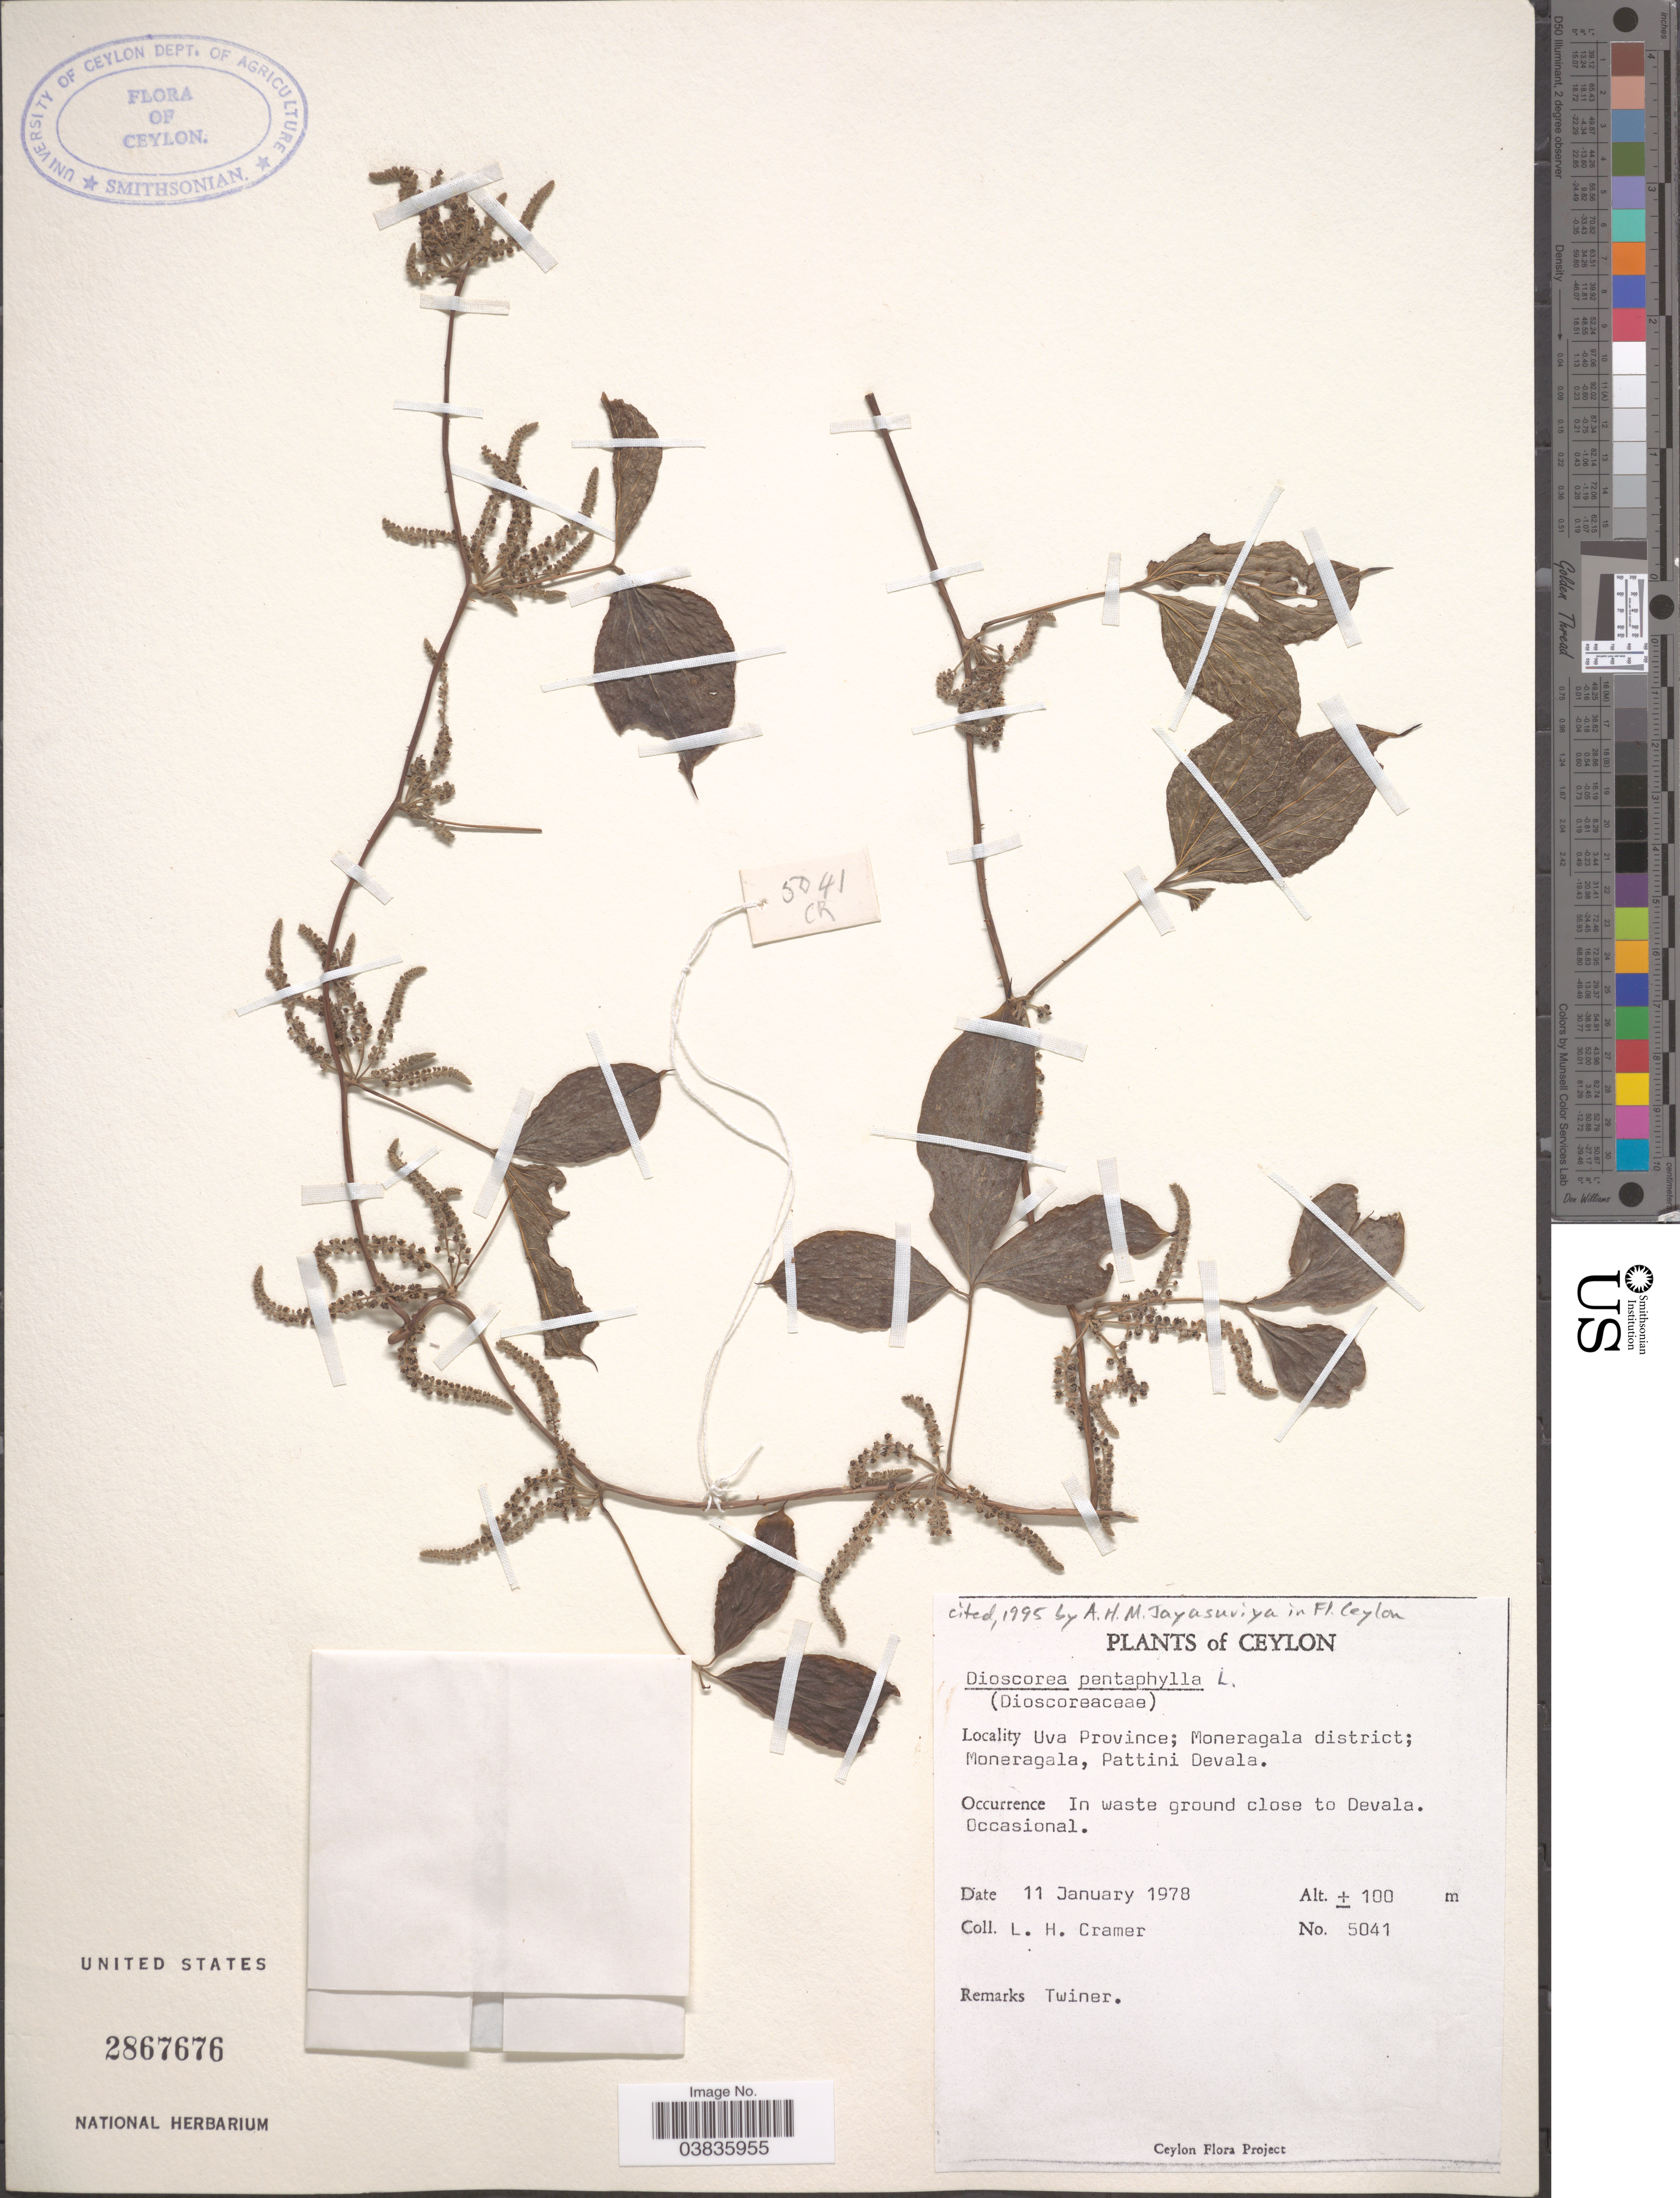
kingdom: Plantae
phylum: Tracheophyta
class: Liliopsida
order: Dioscoreales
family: Dioscoreaceae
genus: Dioscorea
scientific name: Dioscorea pentaphylla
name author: L.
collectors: L. H. Cramer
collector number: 5041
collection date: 1978-01-11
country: Sri Lanka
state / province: Uva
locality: Ceylon. Uva Province; Moneragala district; Moneragala, Pattini Devala. In waste ground close to Devala.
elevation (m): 100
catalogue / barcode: US 2867676